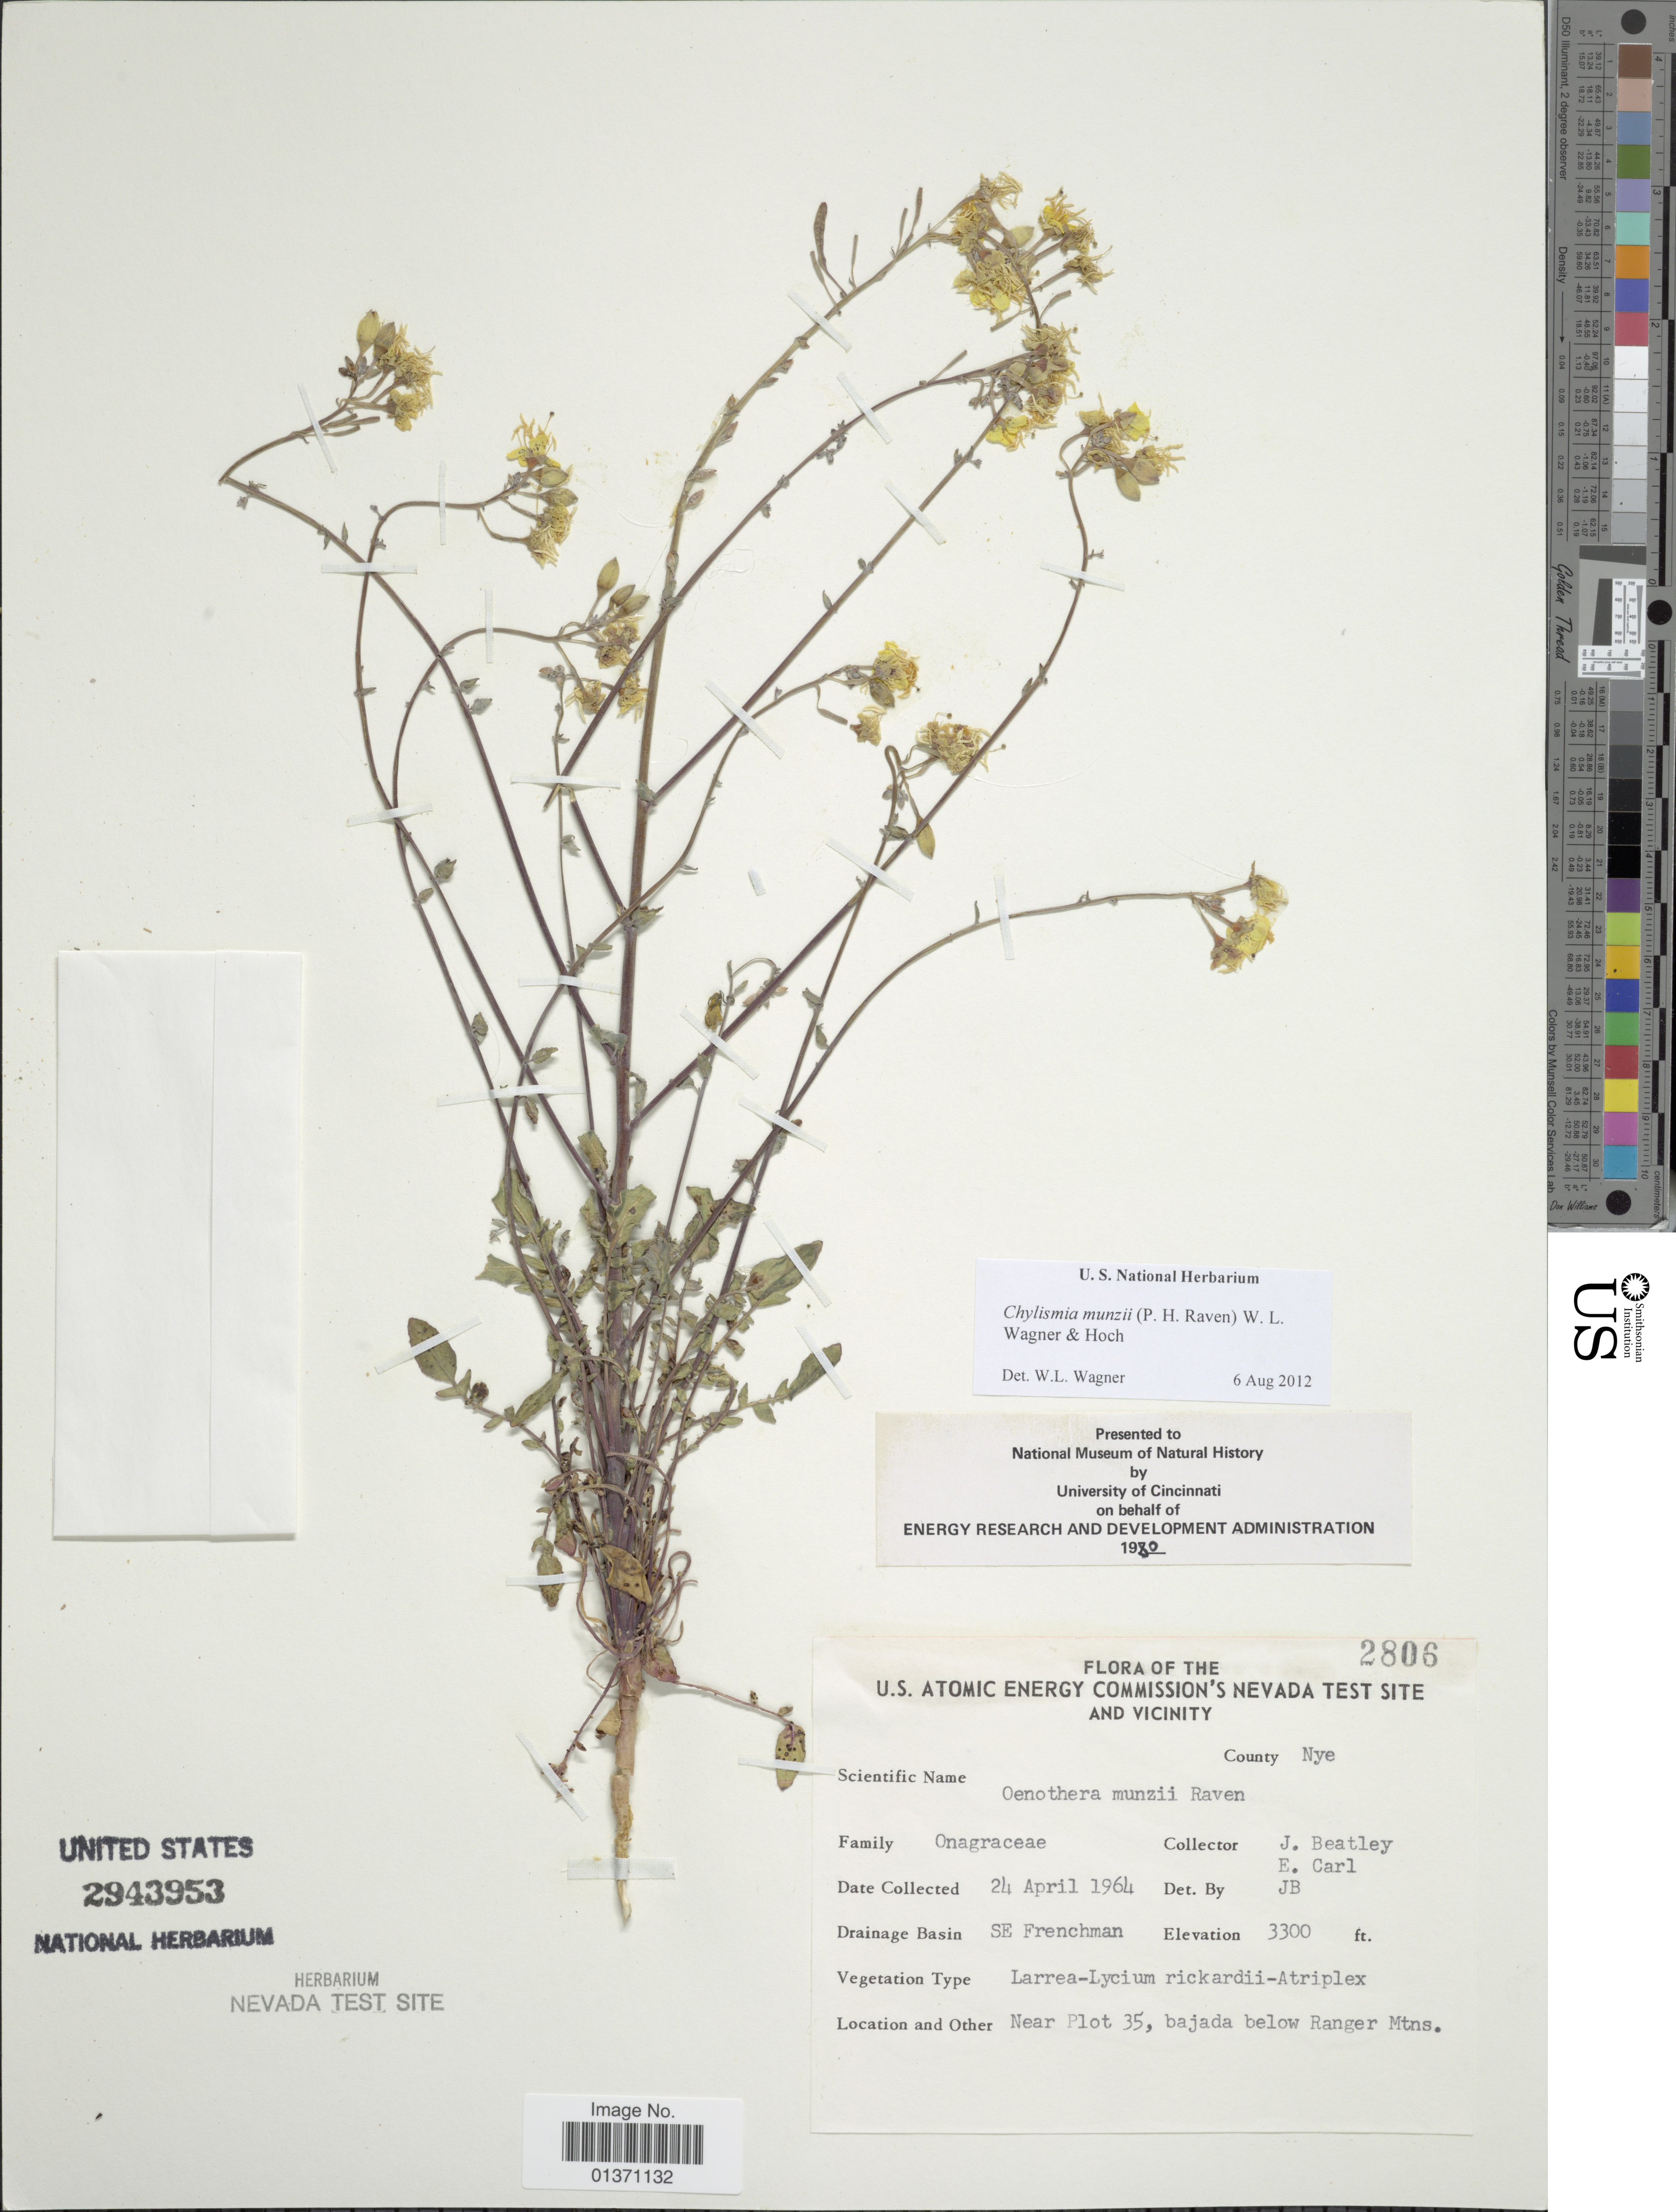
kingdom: Plantae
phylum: Tracheophyta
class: Magnoliopsida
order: Myrtales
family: Onagraceae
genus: Chylismia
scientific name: Chylismia munzii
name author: (P.H. Raven) W.L. Wagner & Hoch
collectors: J. C. Beatley & E. Carl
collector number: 2806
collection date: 1964-04-24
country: United States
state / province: Nevada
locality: U. S. Atomic Energy Commission's Nevada Test Site and Vicinity, SE Frenchman, Near Plot 35, bajada below Ranger Mtns, County Nye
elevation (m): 1006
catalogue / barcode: US 2943953